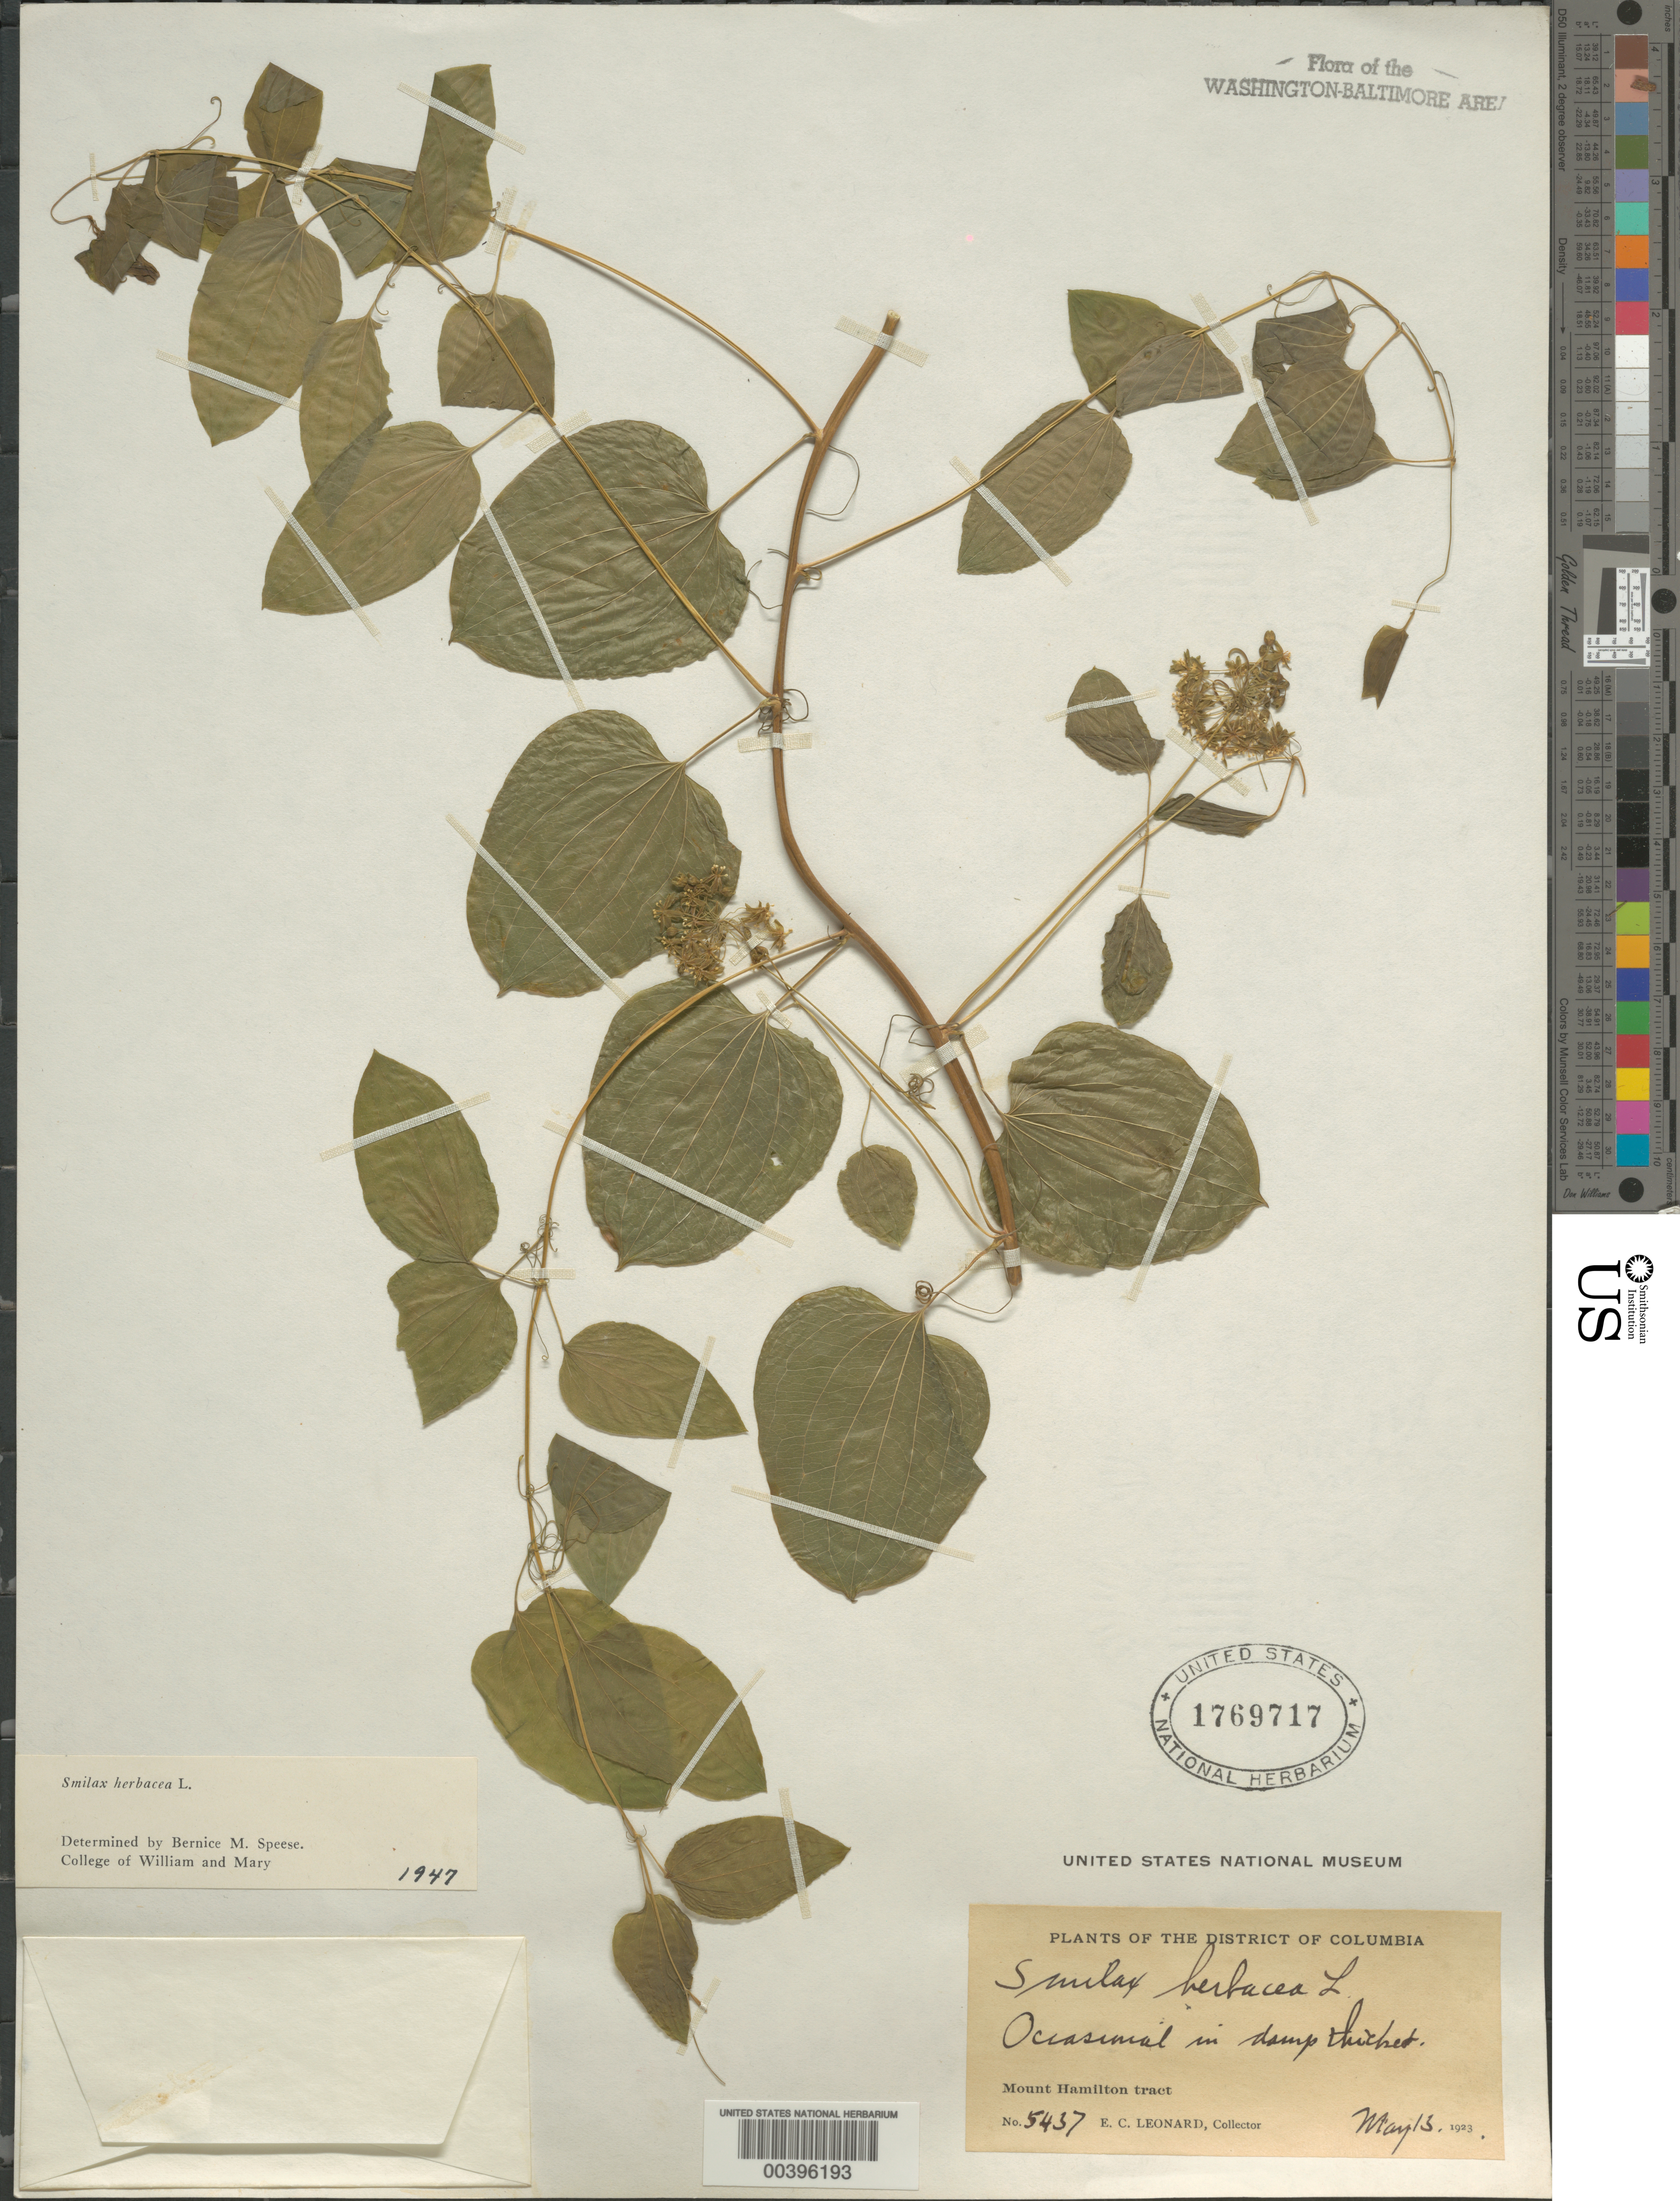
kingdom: Plantae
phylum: Tracheophyta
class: Liliopsida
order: Liliales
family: Smilacaceae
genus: Smilax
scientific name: Smilax herbacea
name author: L.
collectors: E. C. Leonard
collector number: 5437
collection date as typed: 13 May 1923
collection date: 1923-05-13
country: United States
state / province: District of Columbia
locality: Mount Hamilton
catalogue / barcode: US 1769717